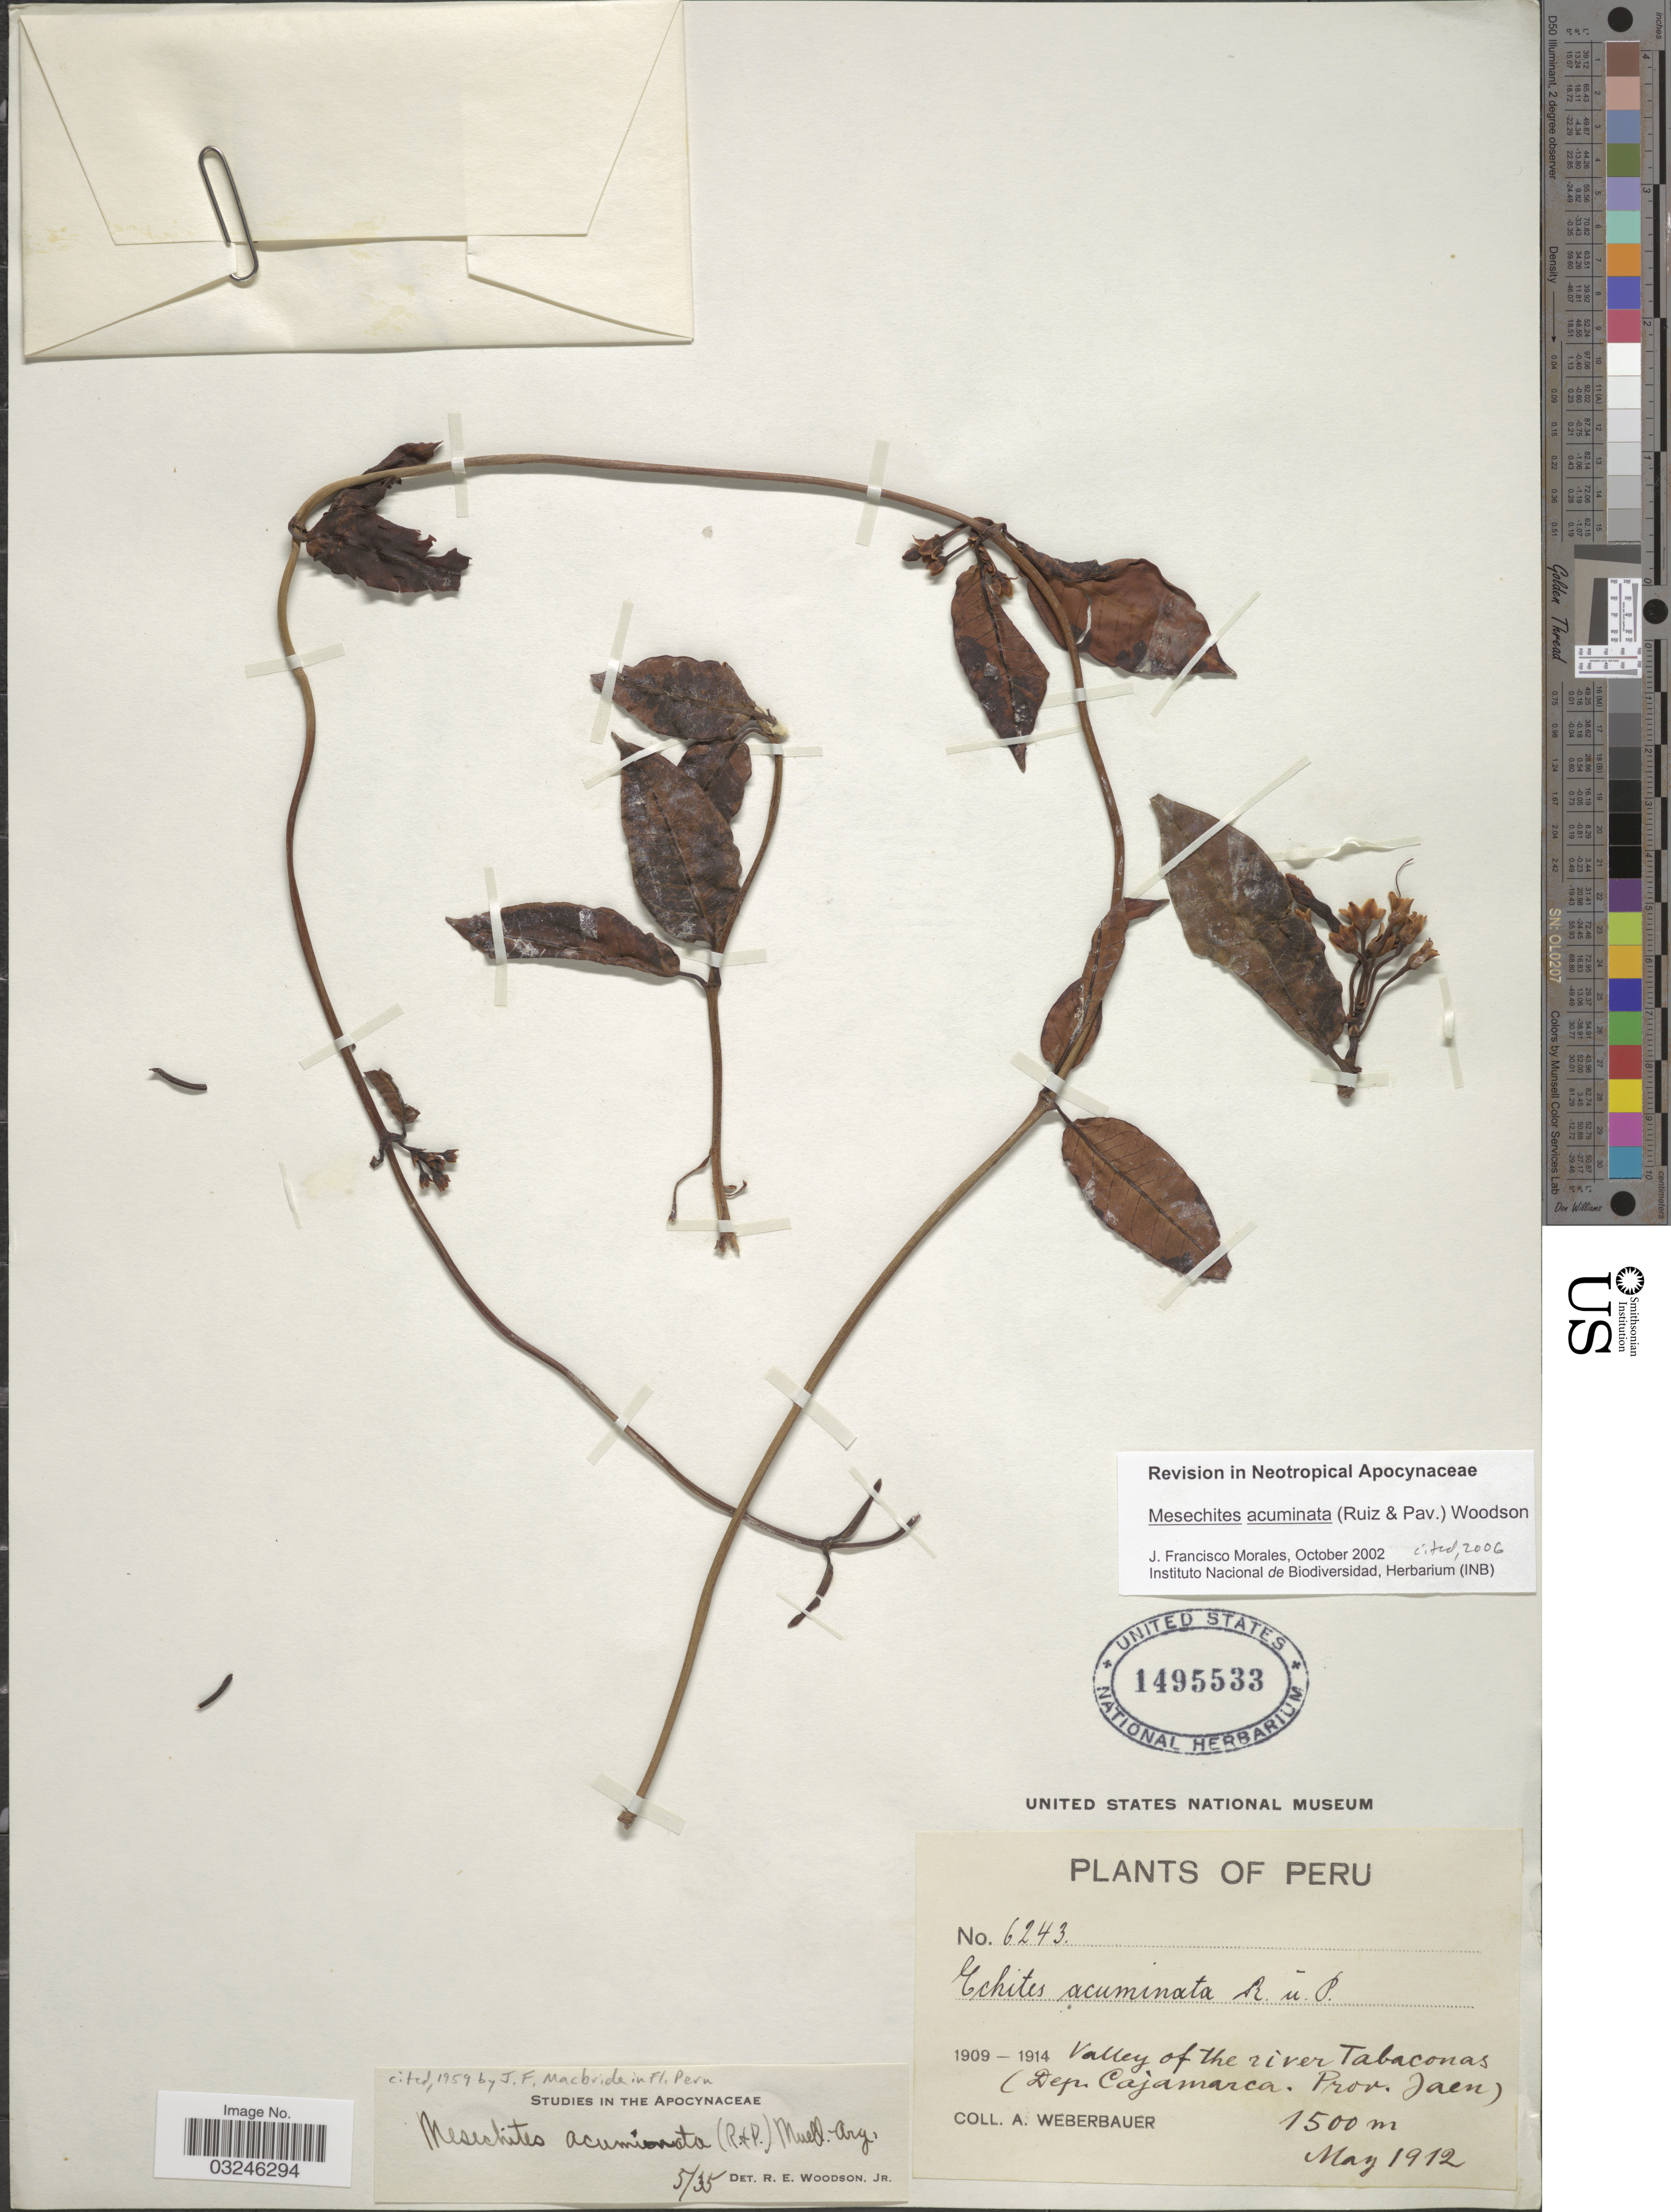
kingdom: Plantae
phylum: Tracheophyta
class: Magnoliopsida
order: Gentianales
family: Apocynaceae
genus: Mesechites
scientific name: Mesechites acuminatus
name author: (Ruiz & Pav.) Müll. Arg.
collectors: A. Weberbauer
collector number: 6243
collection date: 1912-05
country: Peru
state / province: Cajamarca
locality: Valley of the river Tabaconas (Dep. Cajamarca. Prov. Jaen).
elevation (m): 1500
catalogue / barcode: US 1495533